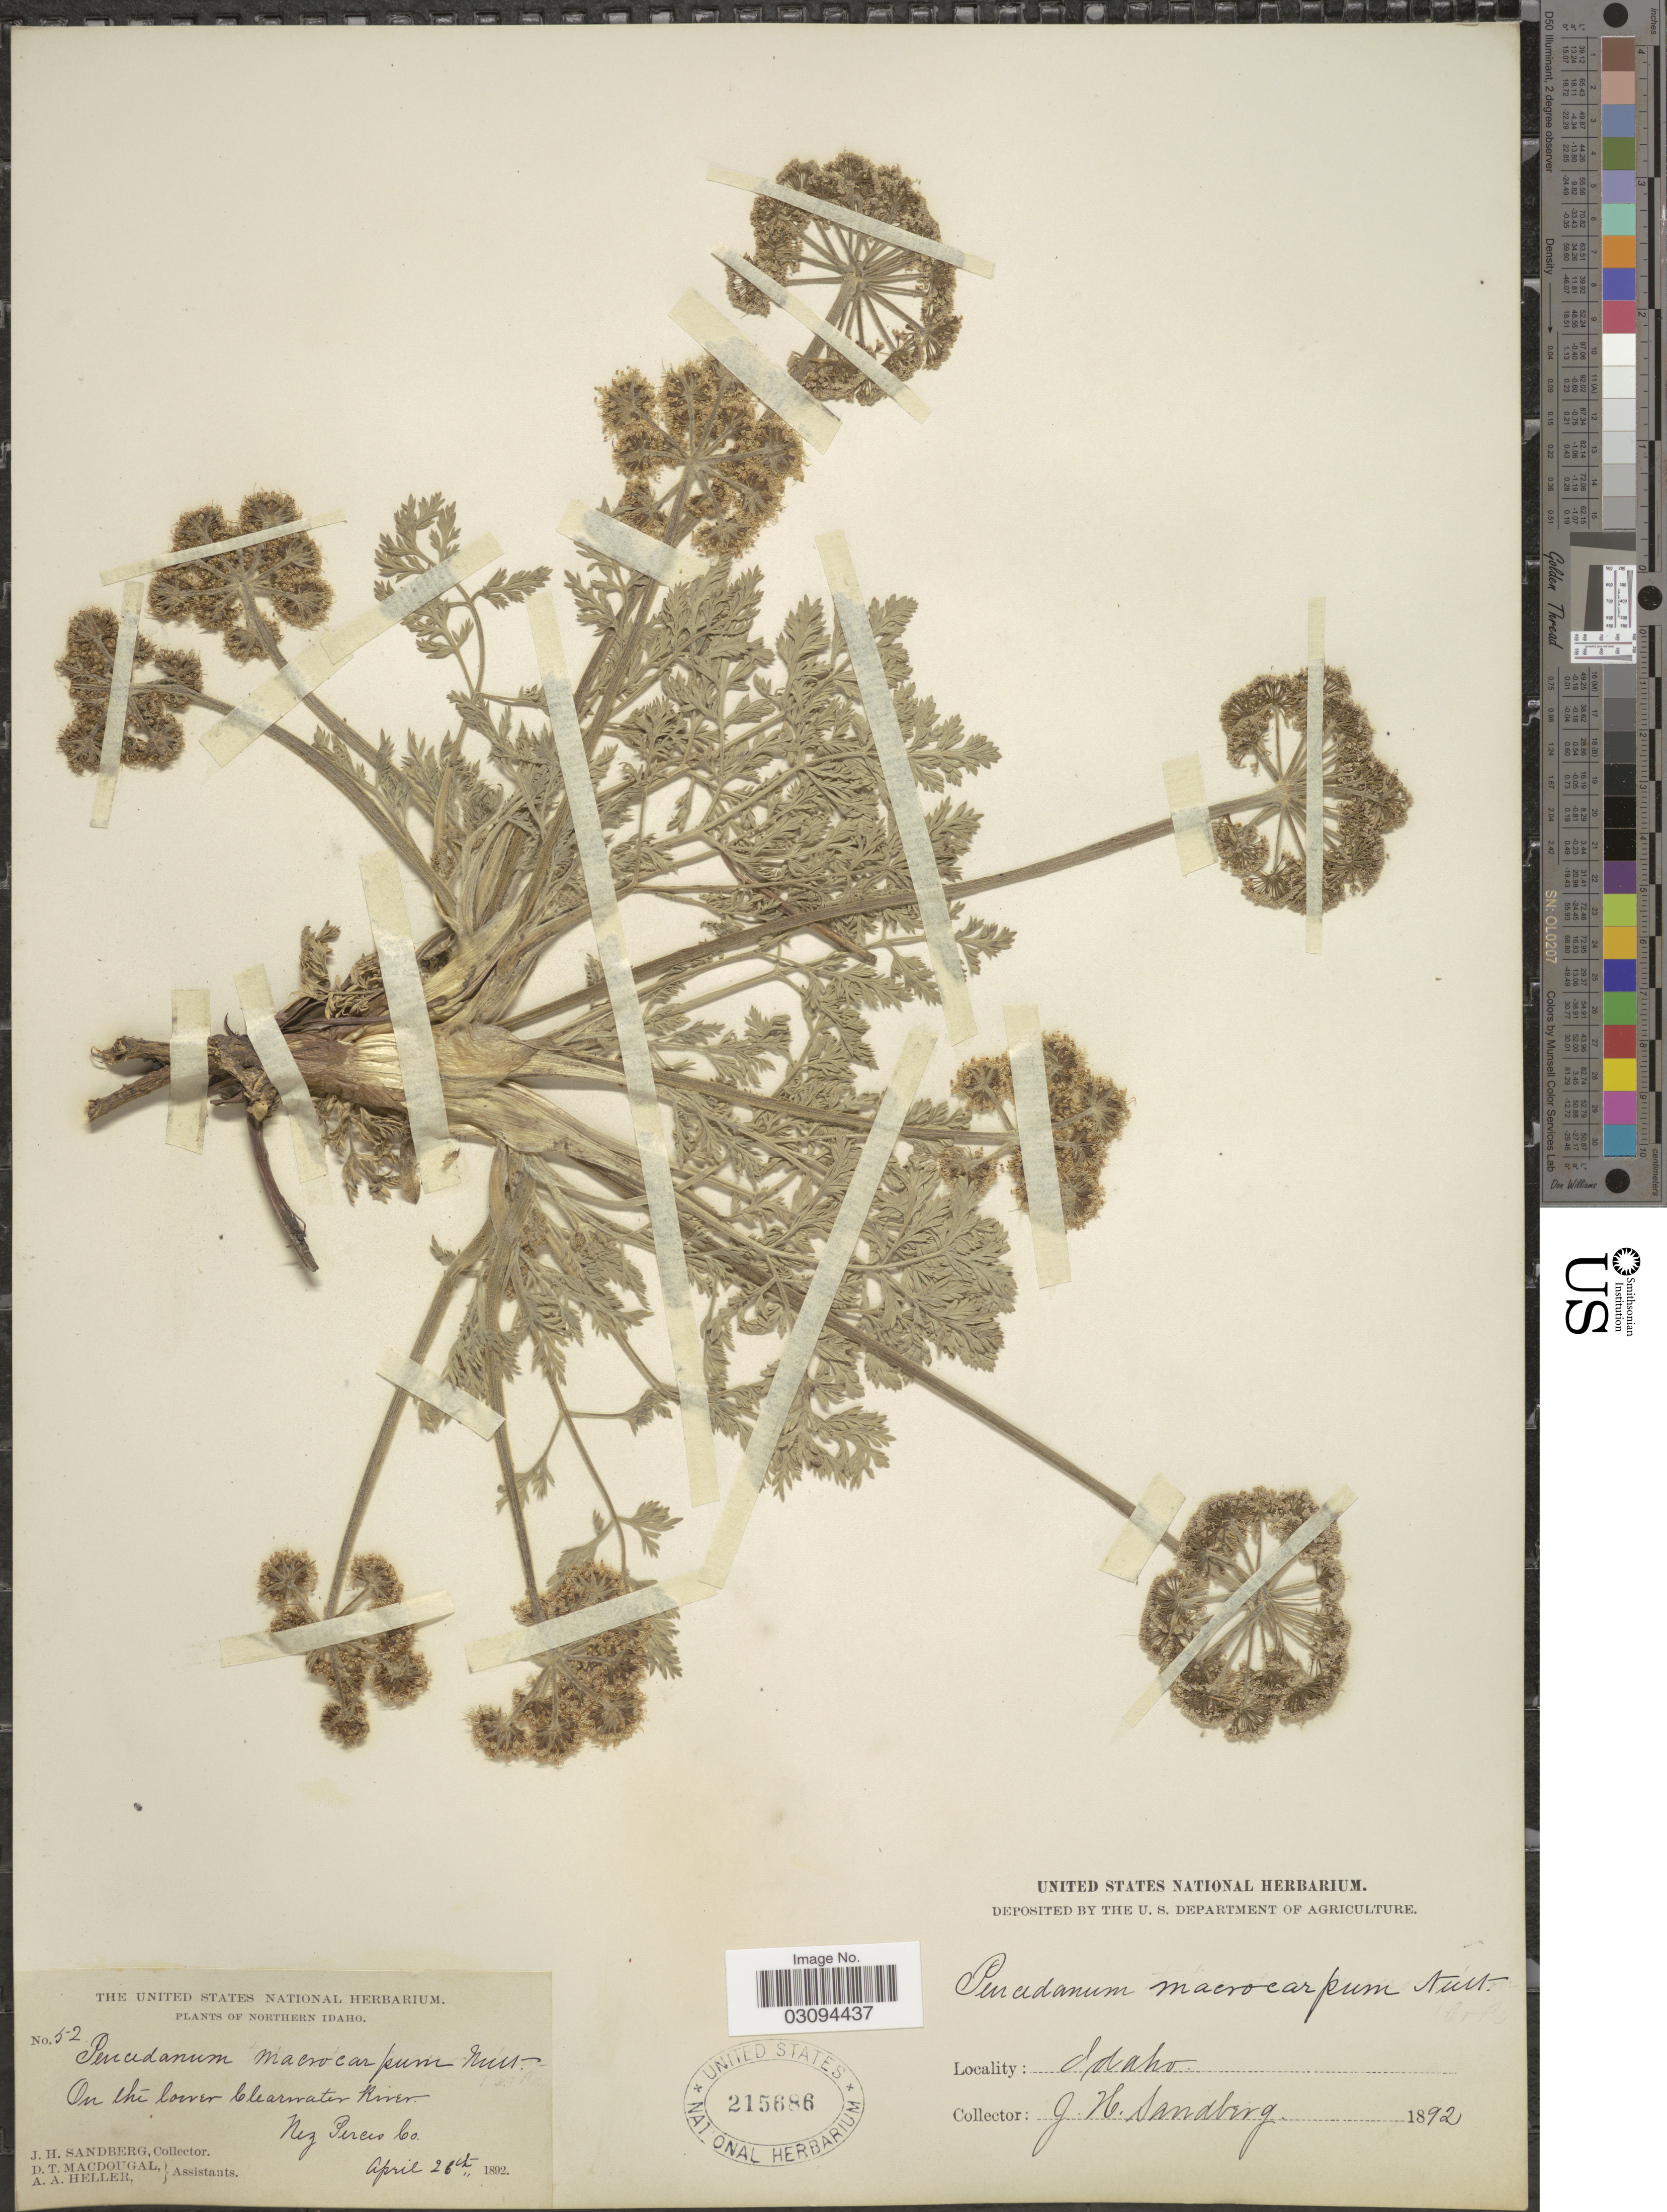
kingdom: Plantae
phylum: Tracheophyta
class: Magnoliopsida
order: Apiales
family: Apiaceae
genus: Lomatium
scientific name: Lomatium macrocarpum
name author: (Hook. et al.) J.M. Coult. & Rose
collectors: J. H. Sandberg, D. T. MacDougal & A. A. Heller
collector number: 52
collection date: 1892-04-26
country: United States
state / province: Idaho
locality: Northern Idaho. On the lower Clearwater River, Nez Perces Co.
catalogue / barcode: US 215686